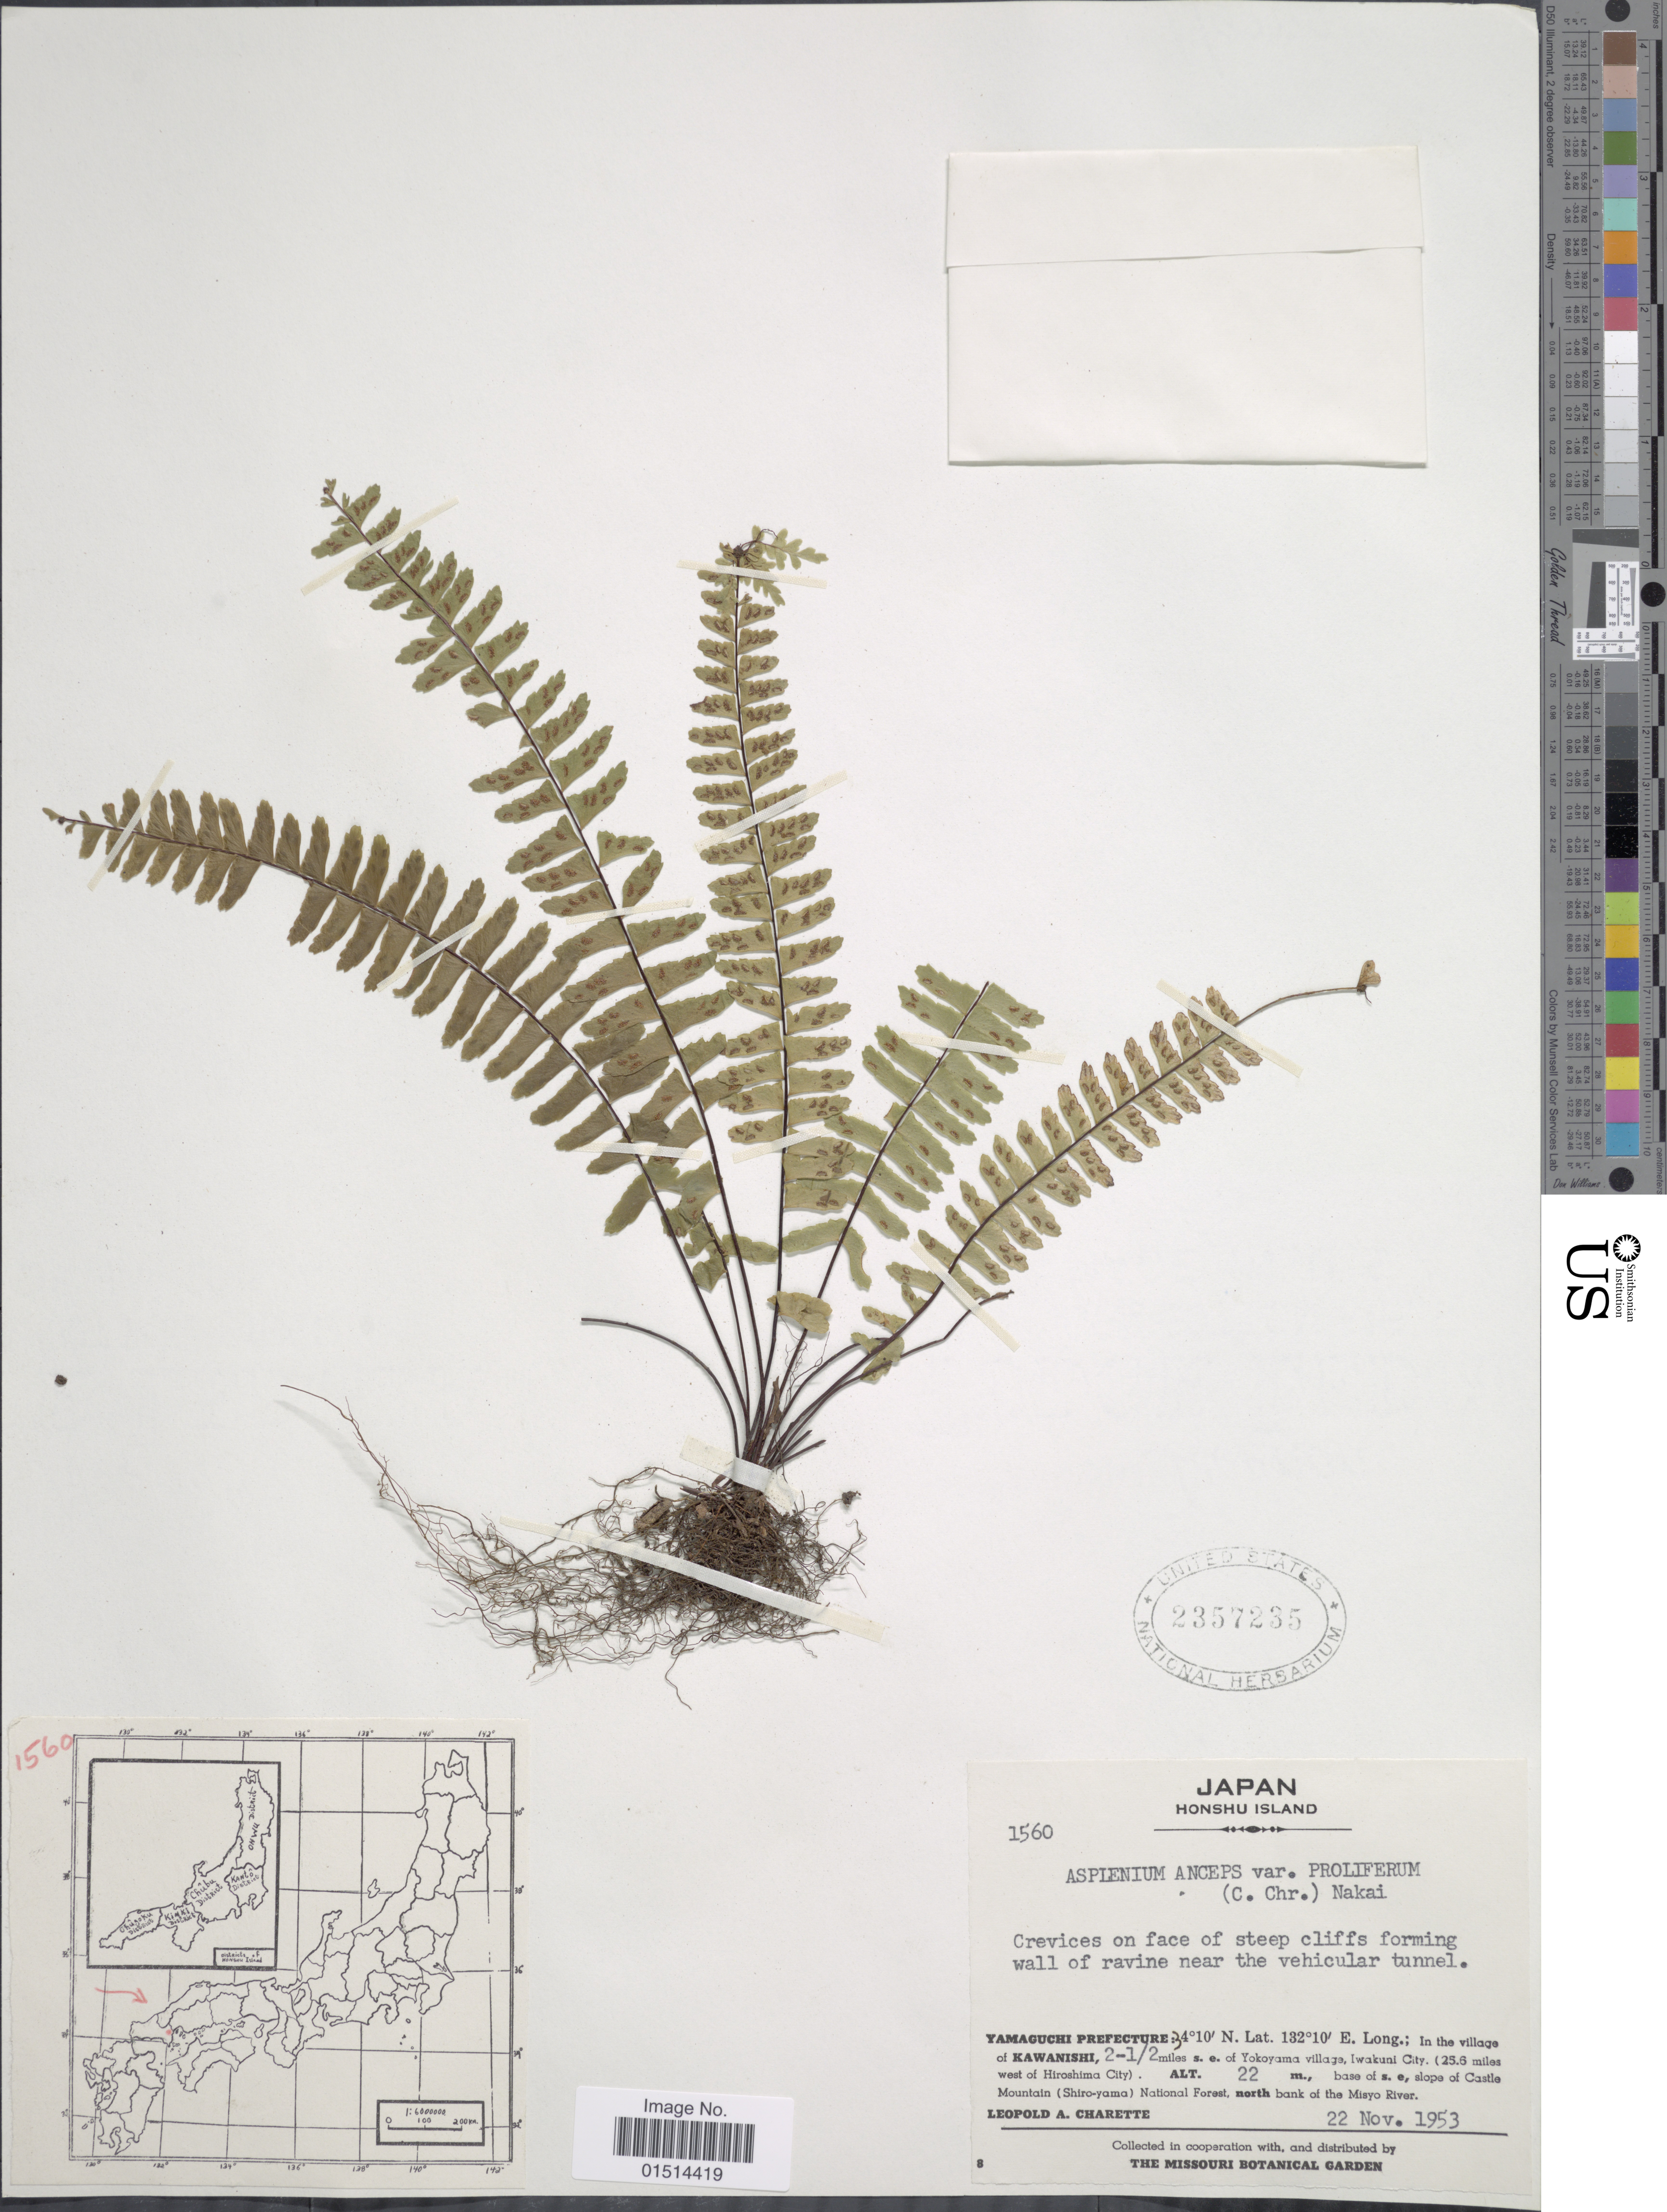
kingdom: Plantae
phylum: Tracheophyta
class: Polypodiopsida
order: Polypodiales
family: Pteridaceae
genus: Hemionitis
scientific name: Hemionitis anceps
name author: (Lowe) Hook. & Grev.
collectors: L. A. Charette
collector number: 1560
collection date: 1953-11-22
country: Japan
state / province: Yamaguti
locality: Honshu Island, Yamaguchi Prefecture: in the village of Kawanishi, 2-1/2 miles s. e. of Yokoyama village, Iwakuni City (25.6 miles west of Hiroshima City), base of s. e., slope of Castle Mountain (Shiro-Yama) National Forest, north bank of the misyo River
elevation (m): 22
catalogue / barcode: US 2357235